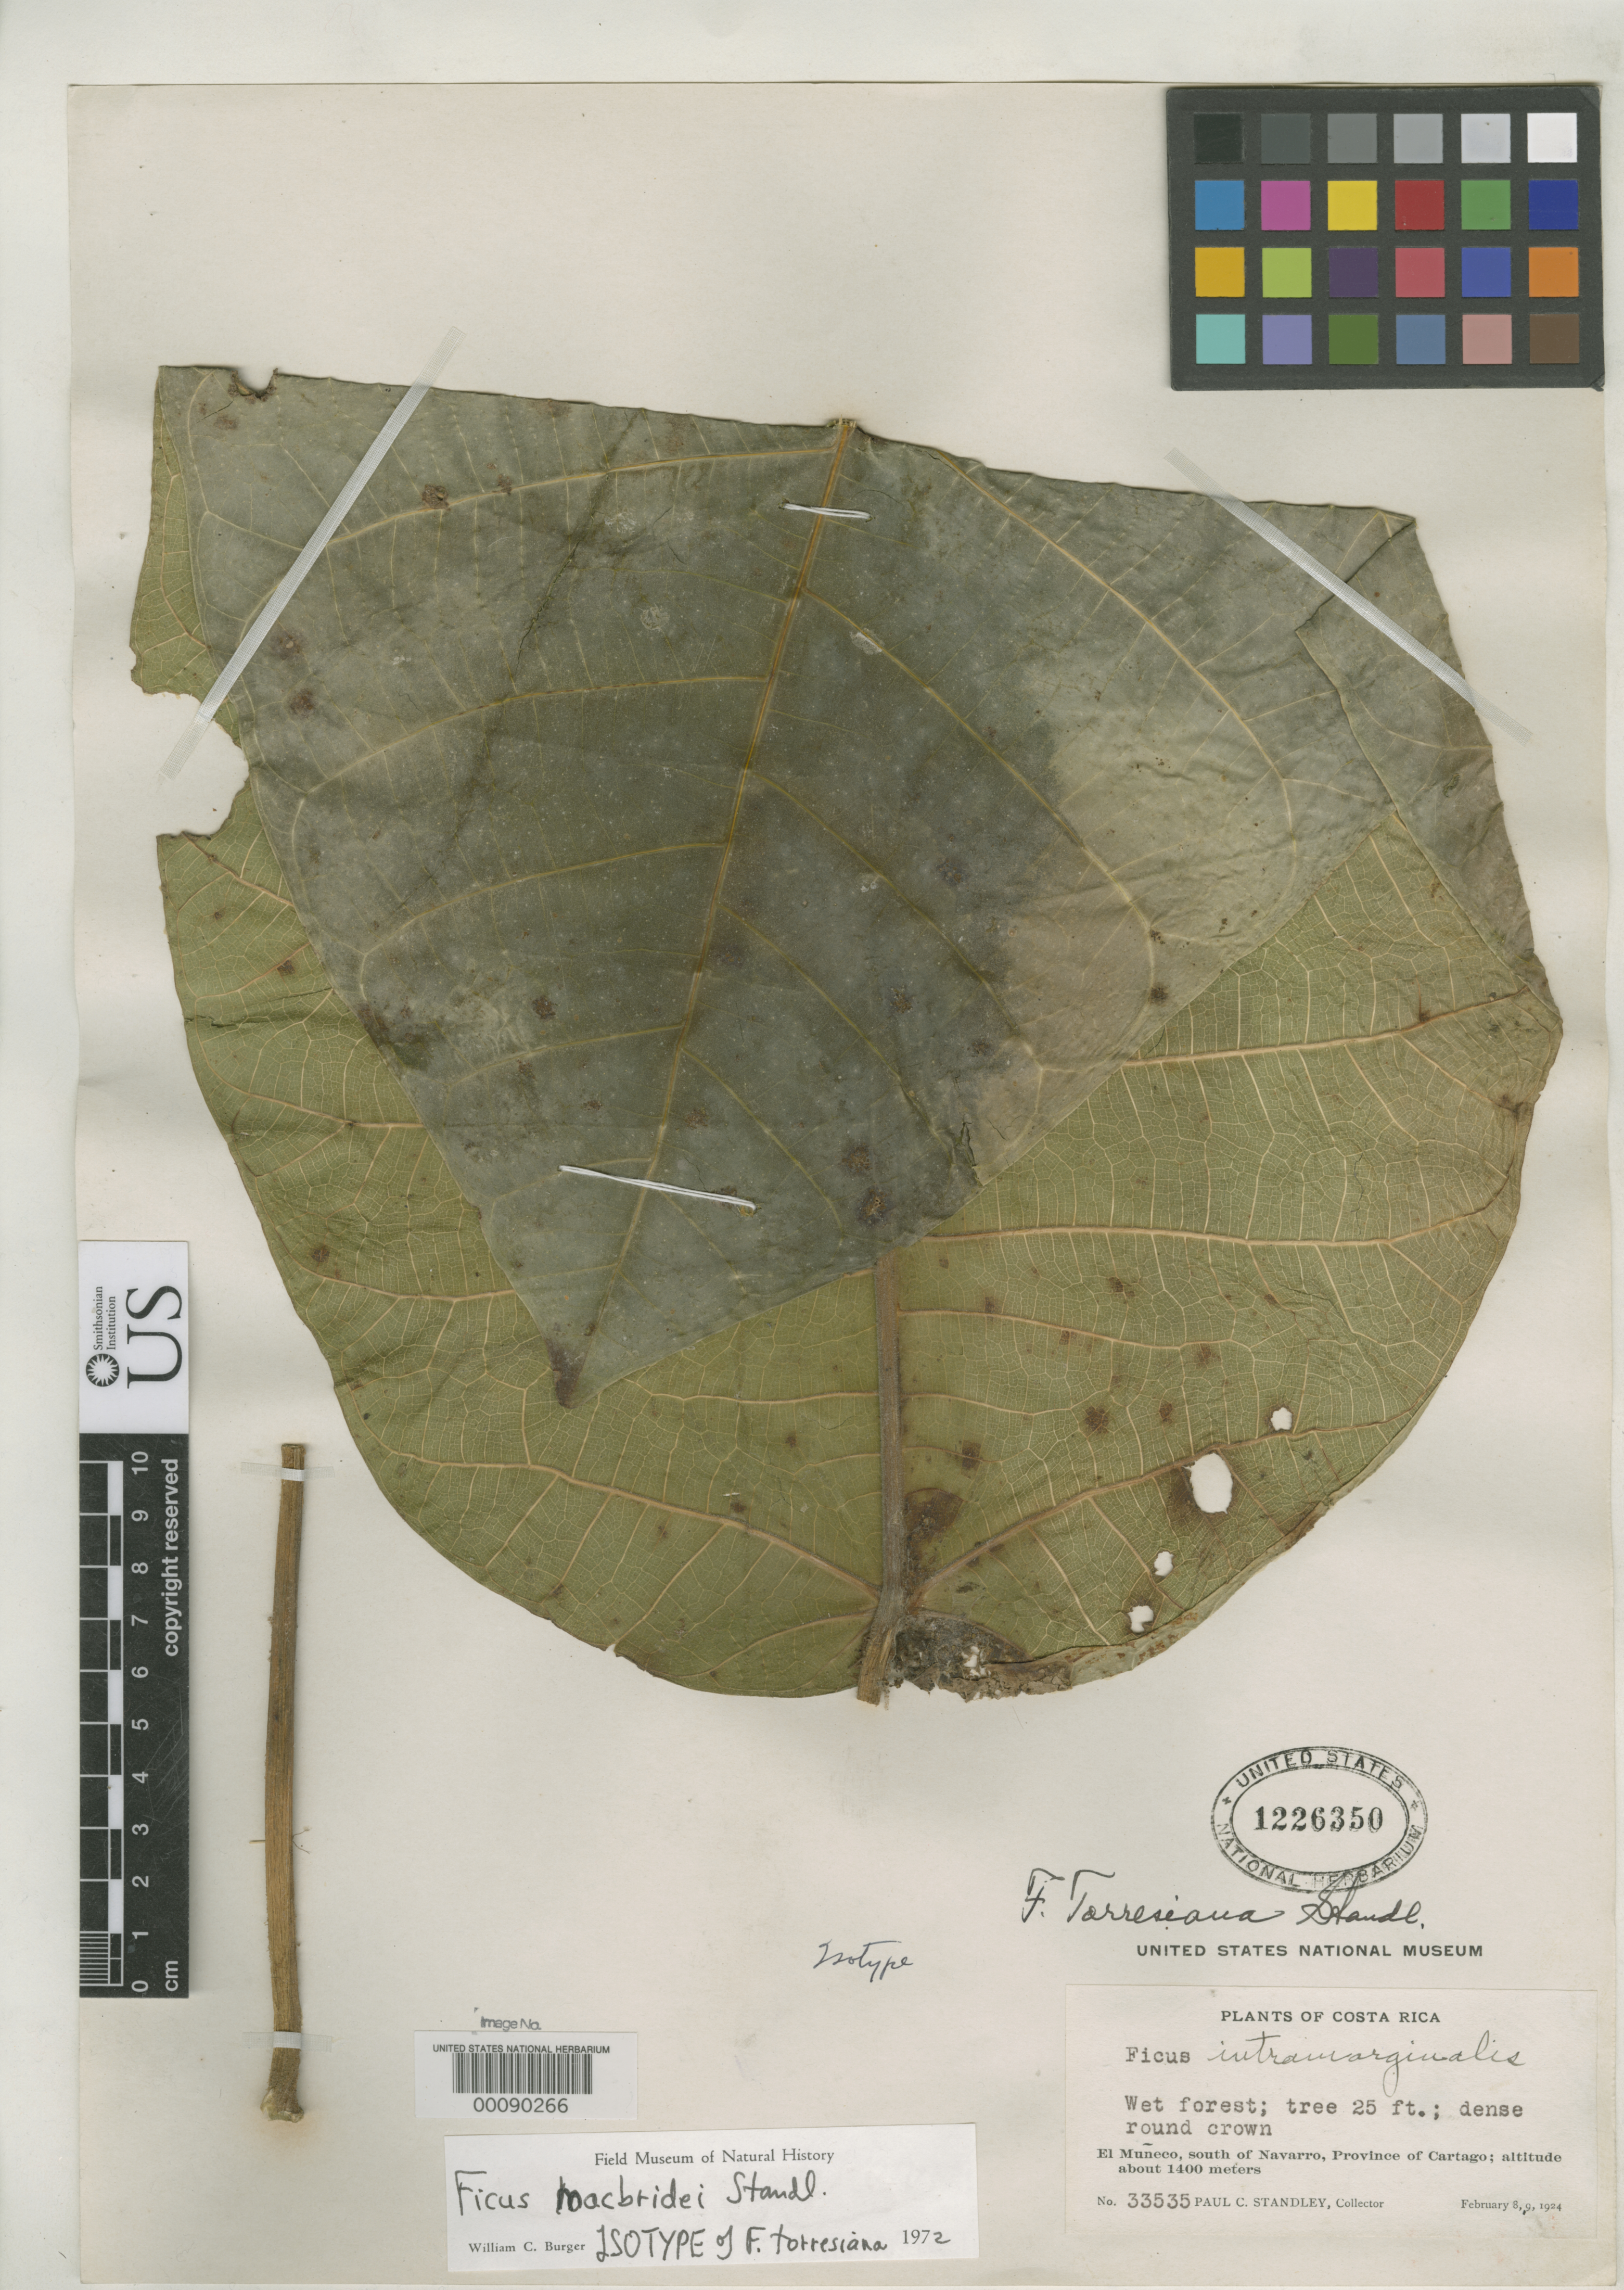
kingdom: Plantae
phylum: Tracheophyta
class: Magnoliopsida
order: Rosales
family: Moraceae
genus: Ficus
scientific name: Ficus torresiana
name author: Standl.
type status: Isotype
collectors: P. C. Standley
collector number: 33535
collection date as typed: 08 Feb 1924 to 09 Feb 1924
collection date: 1924-02-08/1924-02-09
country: Costa Rica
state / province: Cartago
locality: El Muneco, S of Navaro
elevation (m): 1400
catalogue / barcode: US 1226350